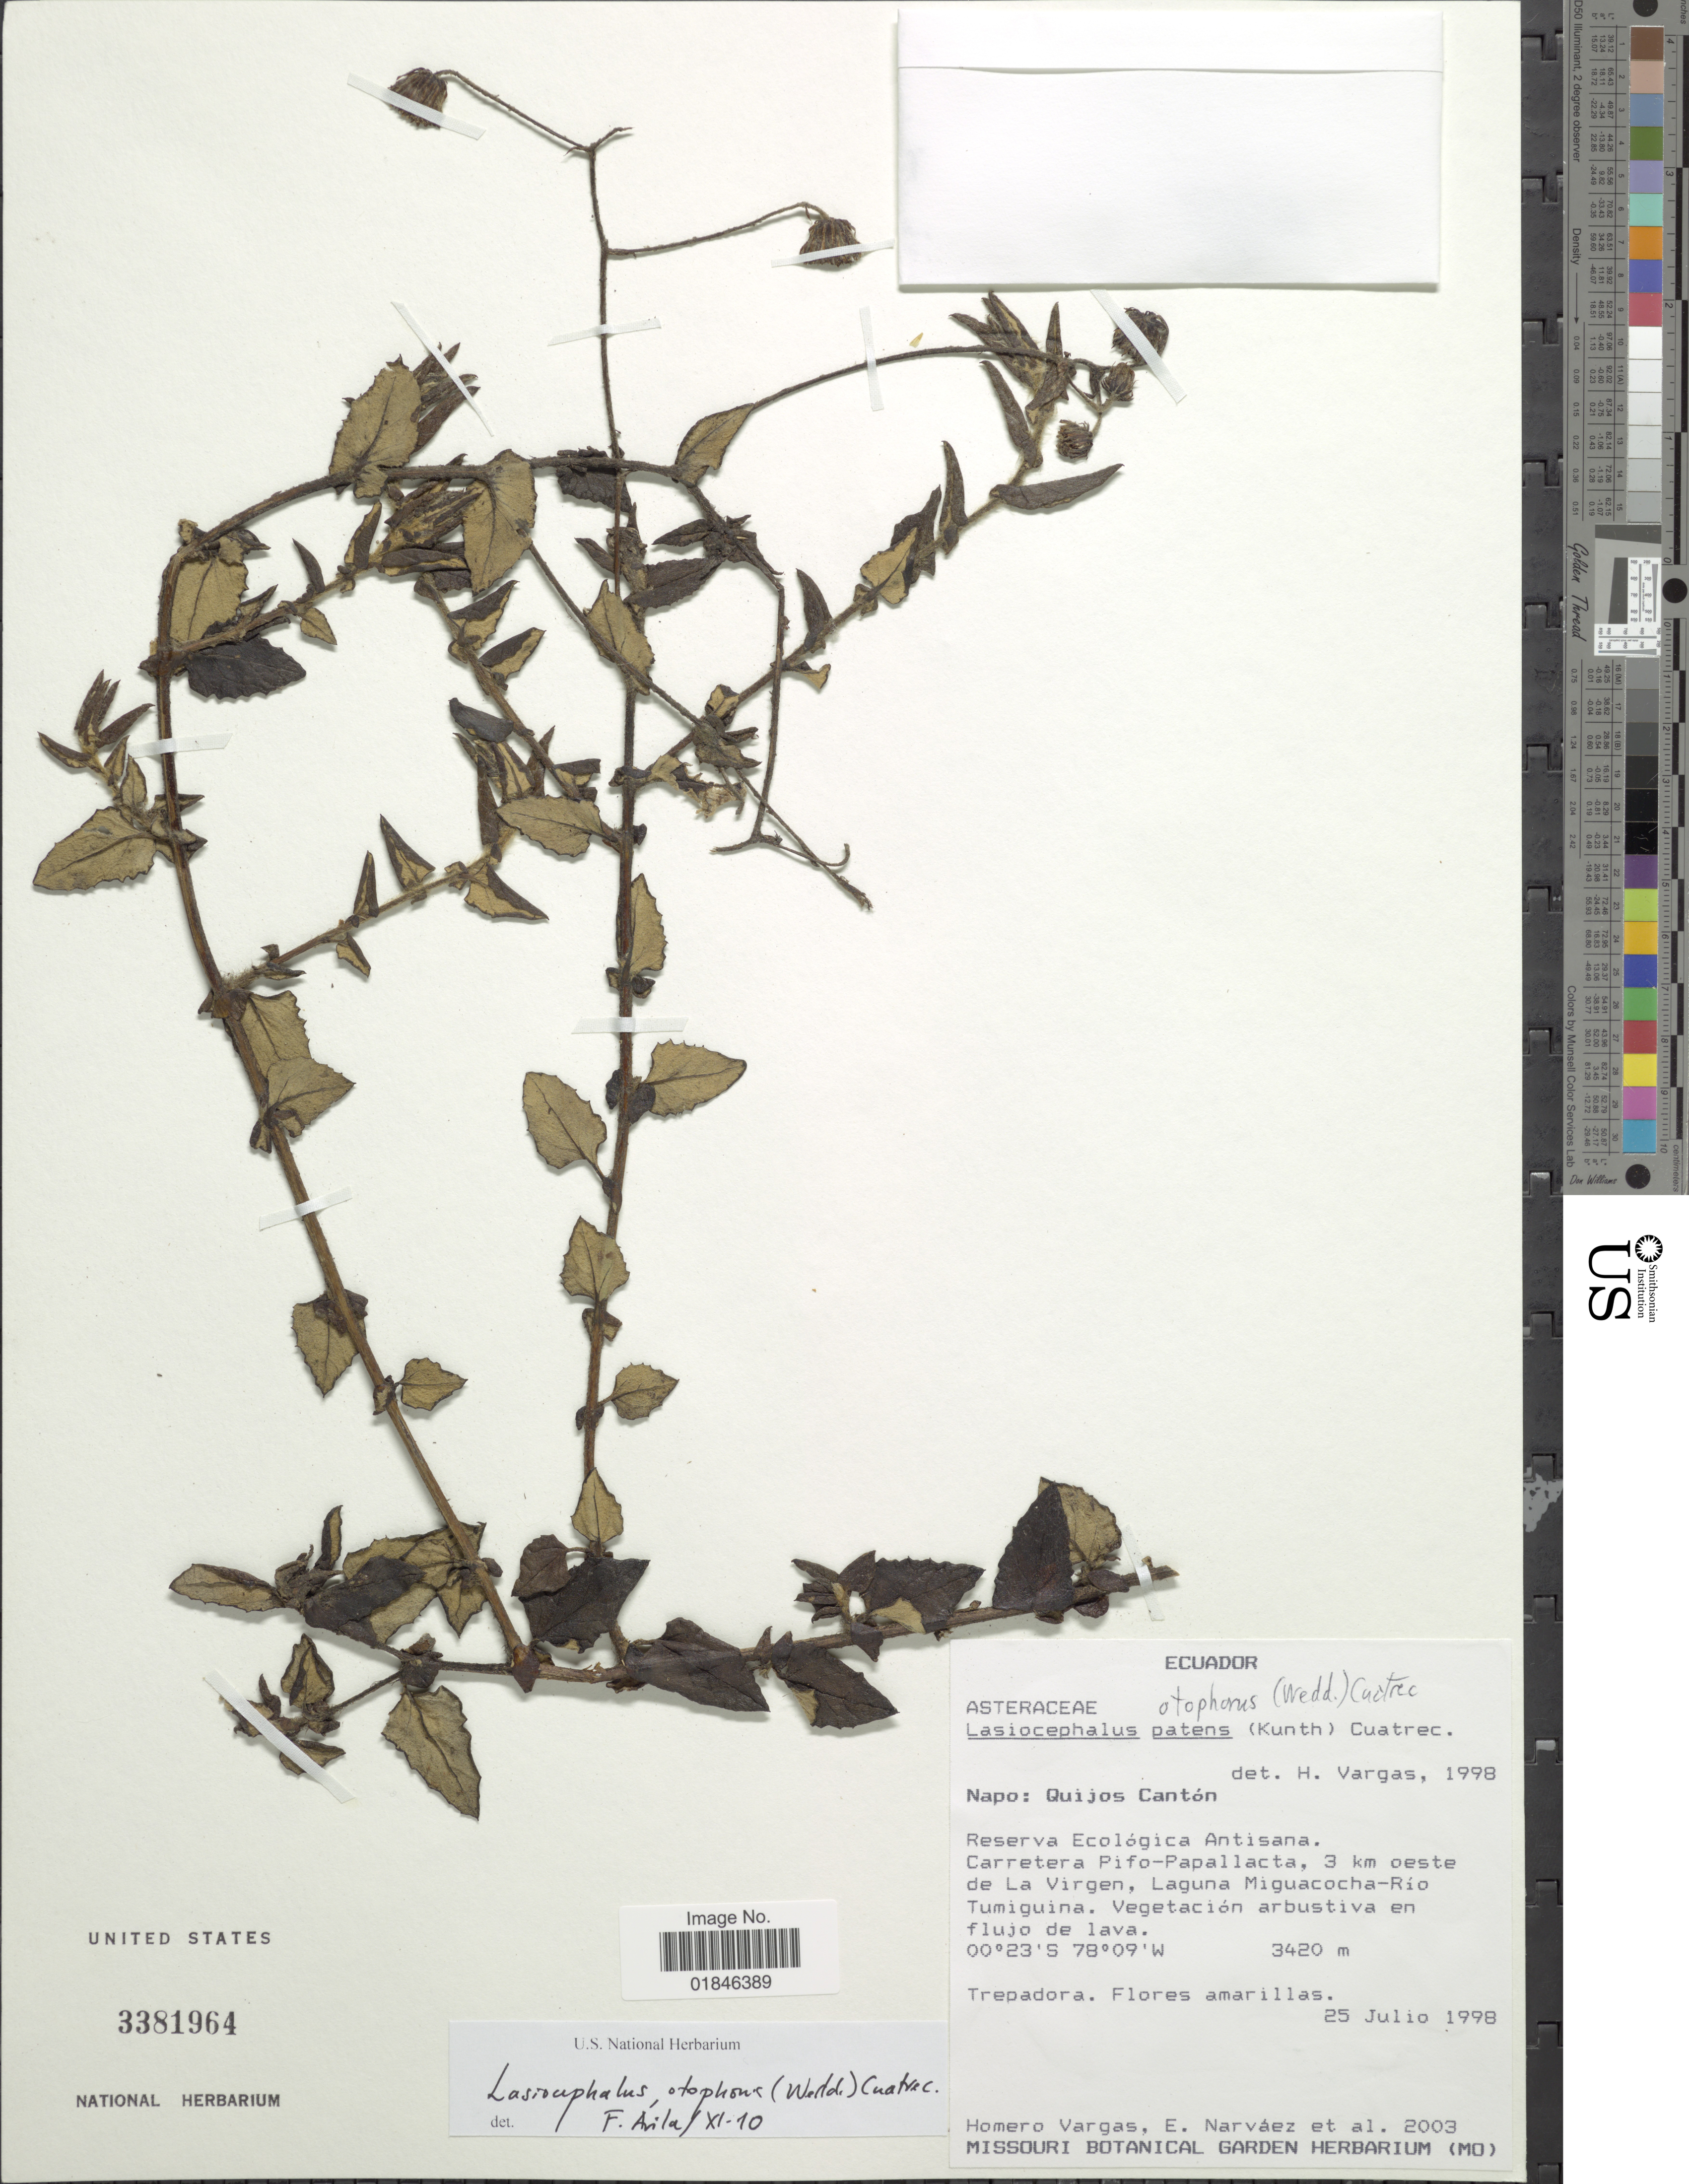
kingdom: Plantae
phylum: Tracheophyta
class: Magnoliopsida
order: Asterales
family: Asteraceae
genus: Senecio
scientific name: Senecio otophorus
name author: Wedd.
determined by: Salomon, Luciana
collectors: H. Vargas, E. Narváez & et al.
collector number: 2003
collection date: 1998-07-25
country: Ecuador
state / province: Napo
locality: Napo: Quijos Canton. Reserva Ecologica Antisana. Carretera Pifo-Papallacta, 3 km oeste de La Virgen. Laguna Miguacocha-Rio Tumiguina.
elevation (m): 3420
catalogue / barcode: US 3381964